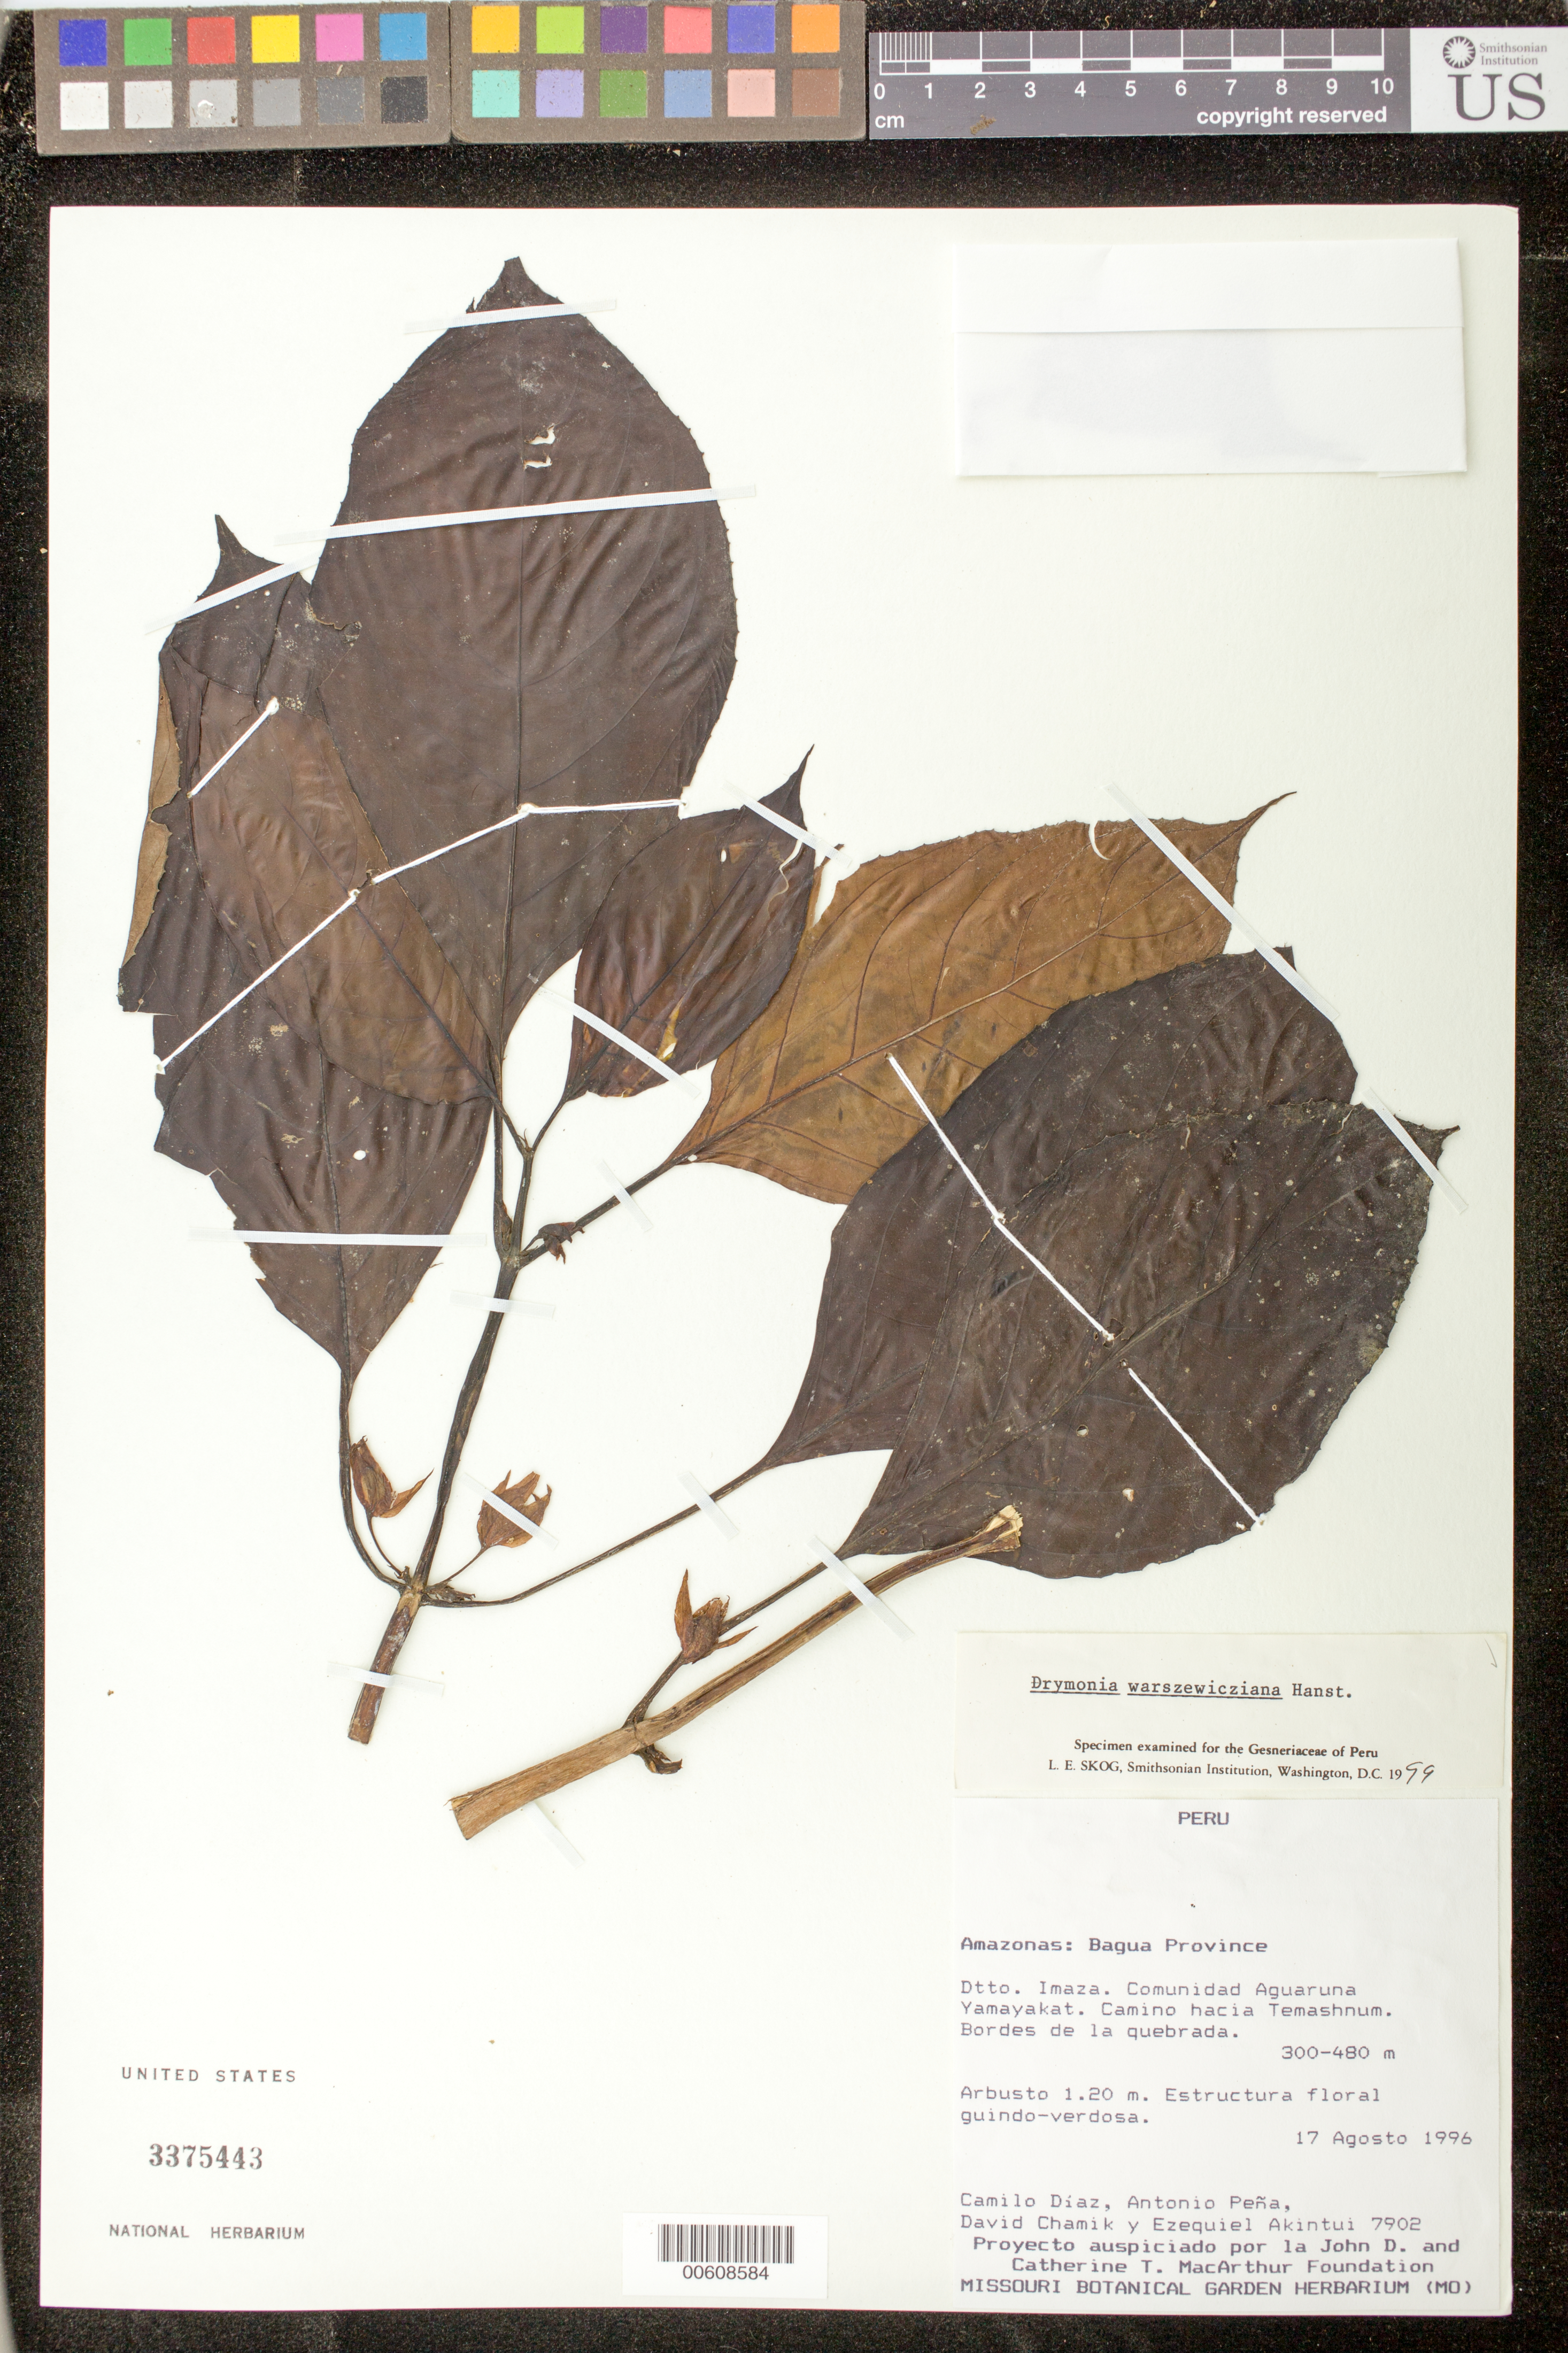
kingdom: Plantae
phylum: Tracheophyta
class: Magnoliopsida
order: Lamiales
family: Gesneriaceae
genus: Drymonia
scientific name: Drymonia warszewicziana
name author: Hanst.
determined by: Skog, Laurence E.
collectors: C. Díaz S., A. Peña, D. Chamik & E. Akintui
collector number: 7902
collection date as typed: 17 Aug 1996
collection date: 1996-08-17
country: Peru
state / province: Amazonas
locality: Prov. Bagua; Dtto. Imaza, comunidad Aguaruna Yamayakat; camino hacia Temashnum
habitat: Bordes de la quebrada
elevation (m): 300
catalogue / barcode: US 3375443